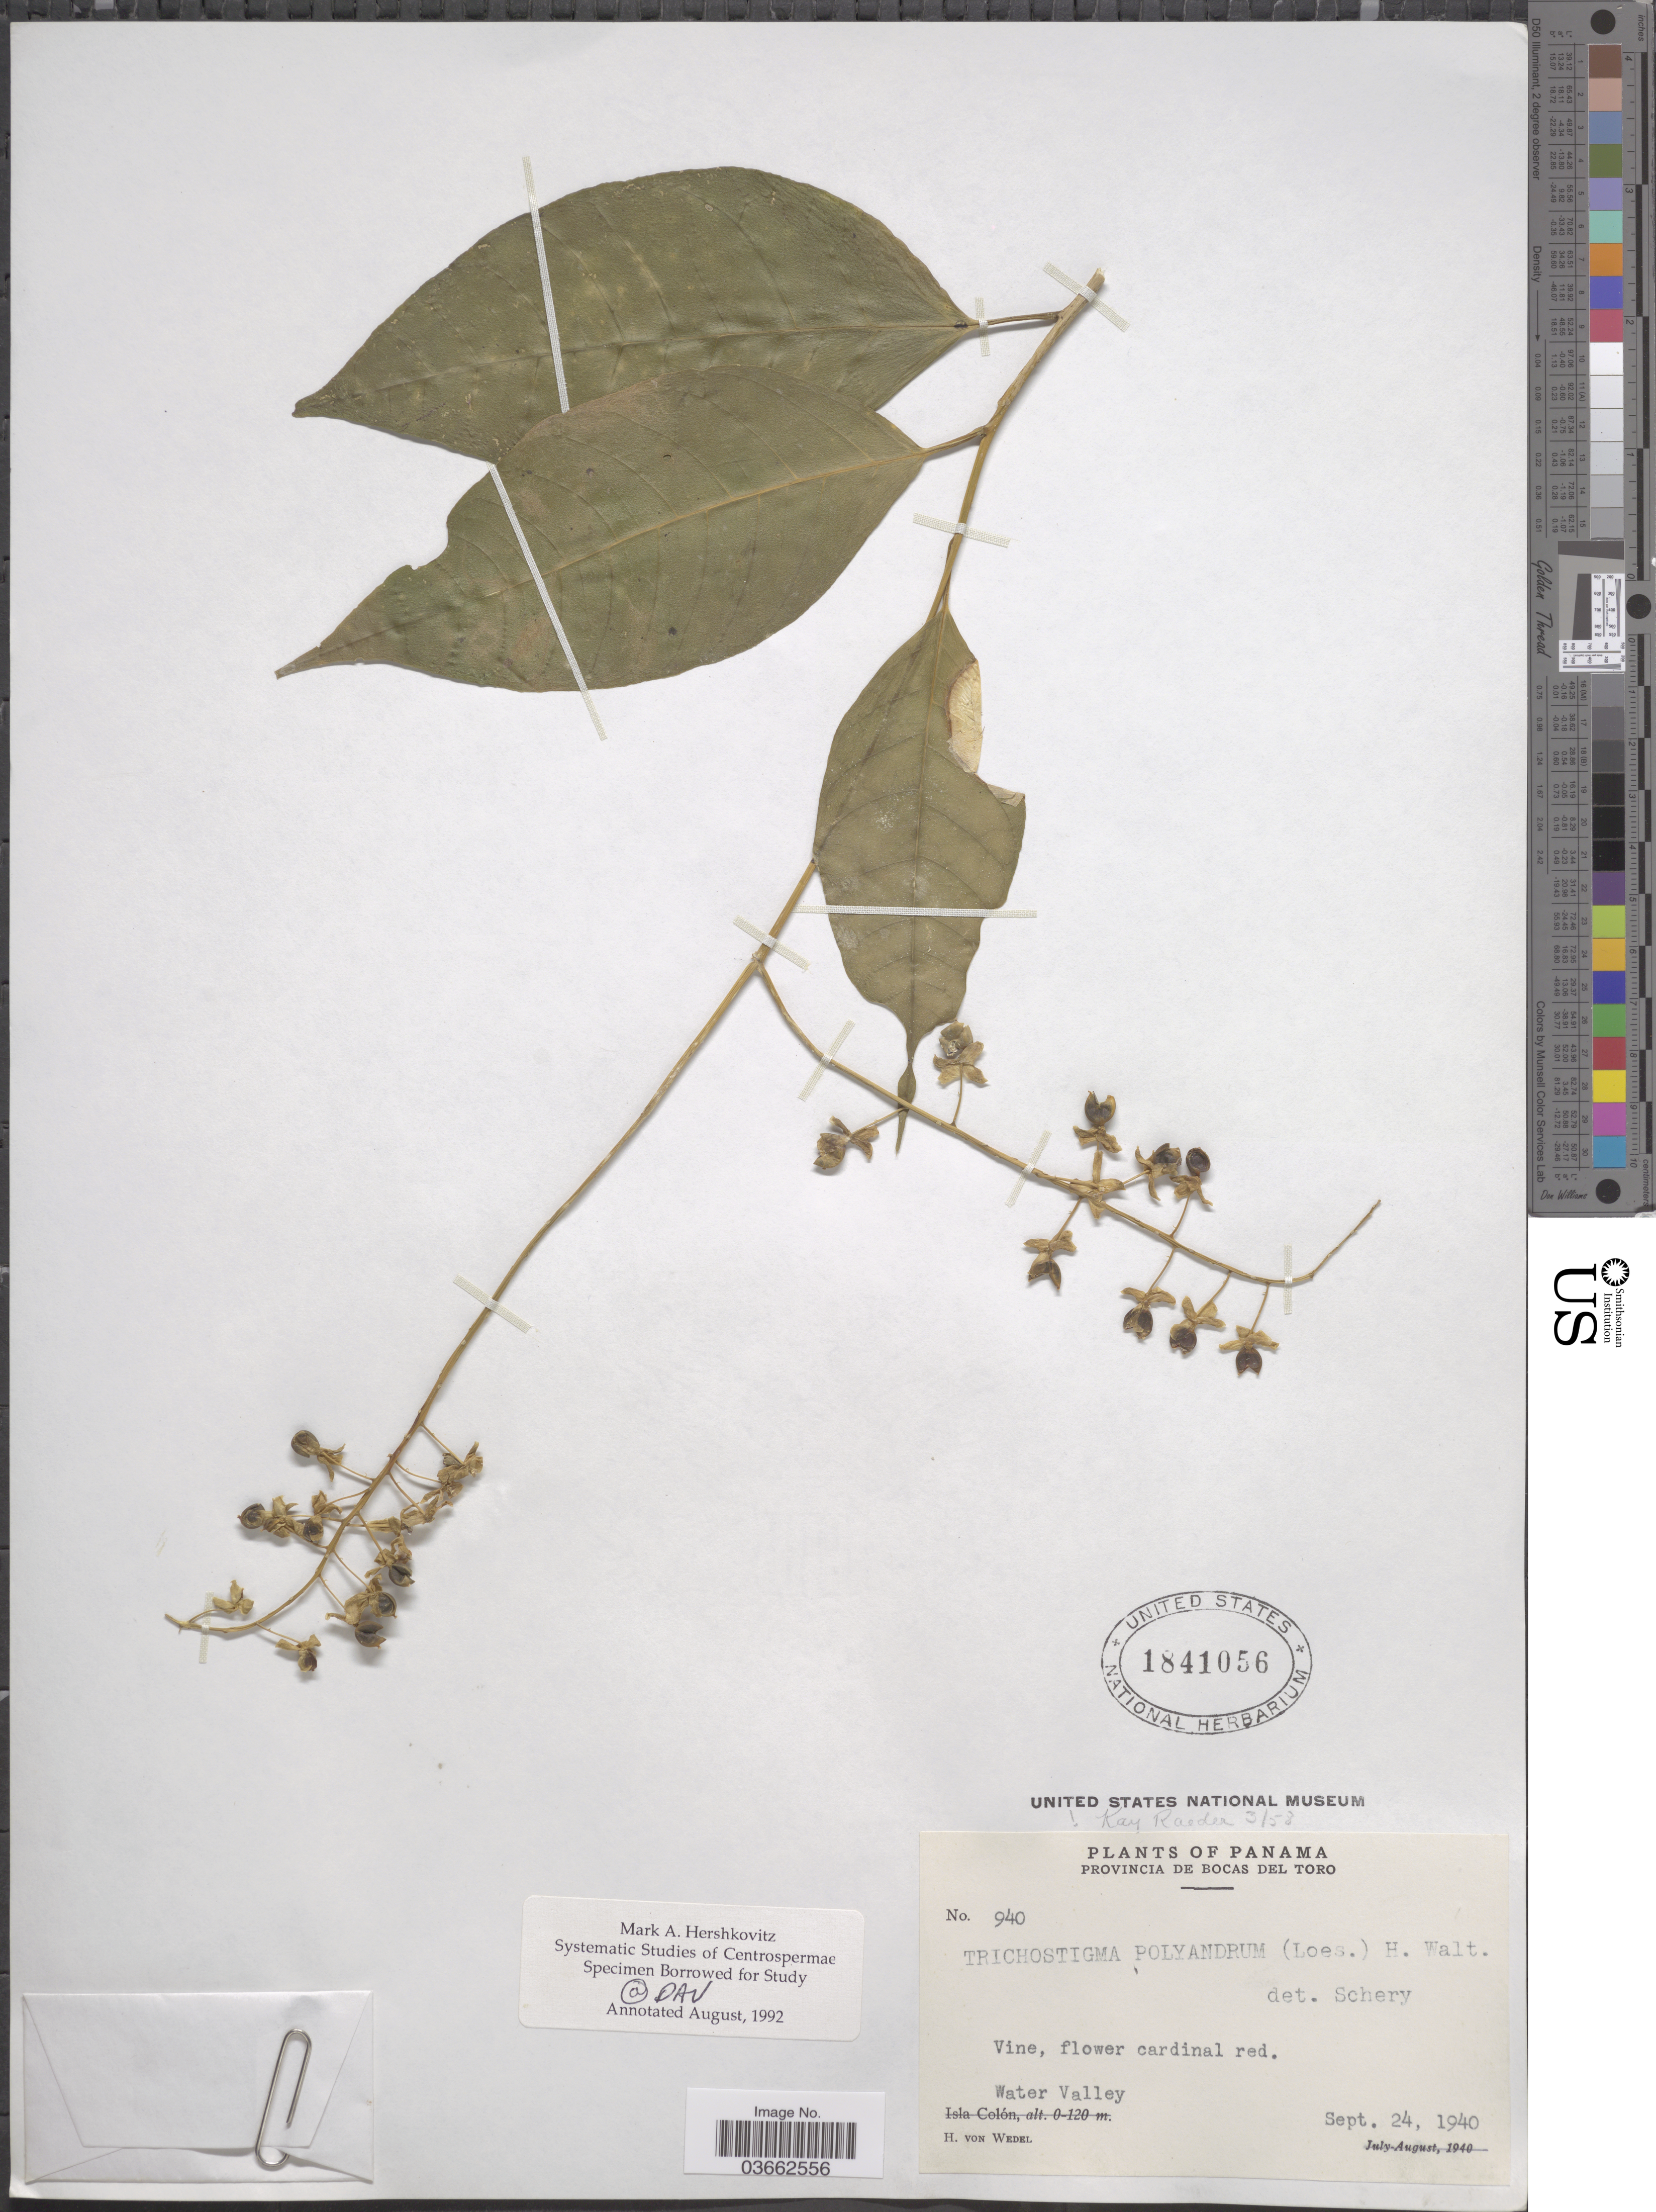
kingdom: Plantae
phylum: Tracheophyta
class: Magnoliopsida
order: Caryophyllales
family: Phytolaccaceae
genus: Trichostigma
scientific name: Trichostigma polyandrum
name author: (Loes.) H. Walter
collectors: H. von Wedel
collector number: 940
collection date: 1940-09-24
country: Panama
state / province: Bocas del Toro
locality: Water Valley.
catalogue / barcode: US 1841056